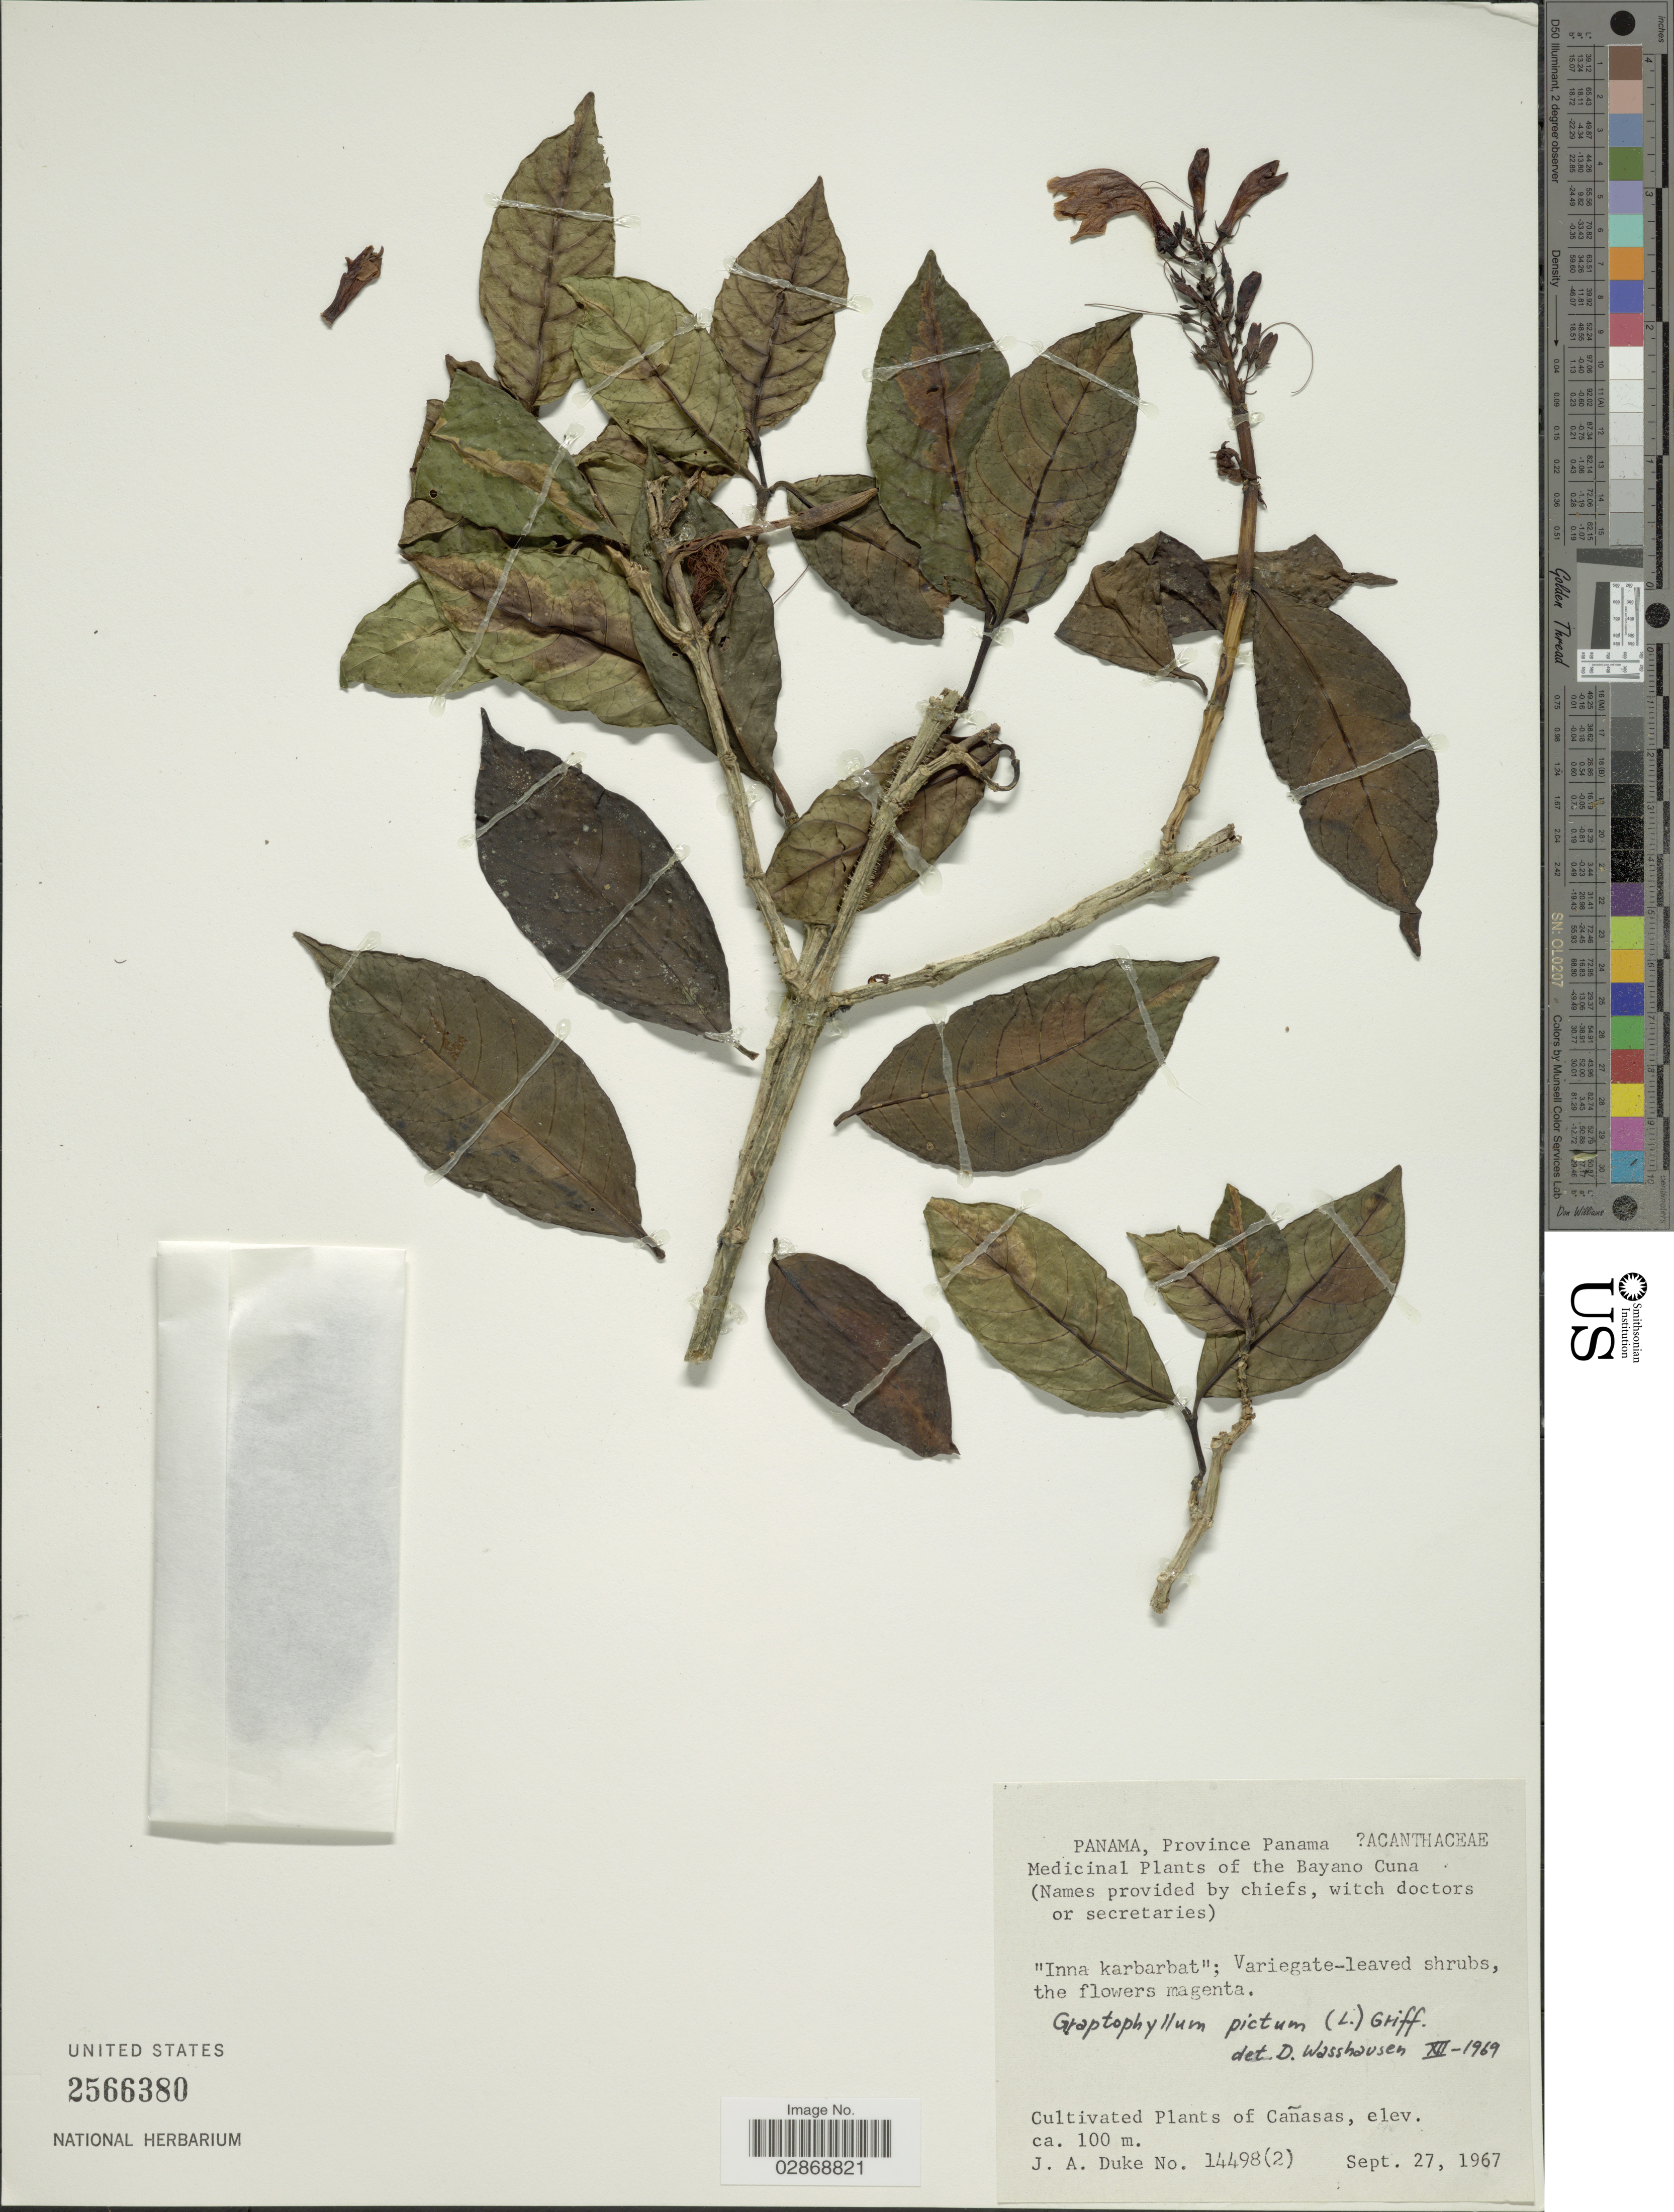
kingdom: Plantae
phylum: Tracheophyta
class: Magnoliopsida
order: Lamiales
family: Acanthaceae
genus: Graptophyllum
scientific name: Graptophyllum pictum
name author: (L.) Griff.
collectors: J. A. Duke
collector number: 14498(2)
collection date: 1967-09-27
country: Panama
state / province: Panamá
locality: Cañasas. Bayano Cuna.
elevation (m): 100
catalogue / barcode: US 2566380